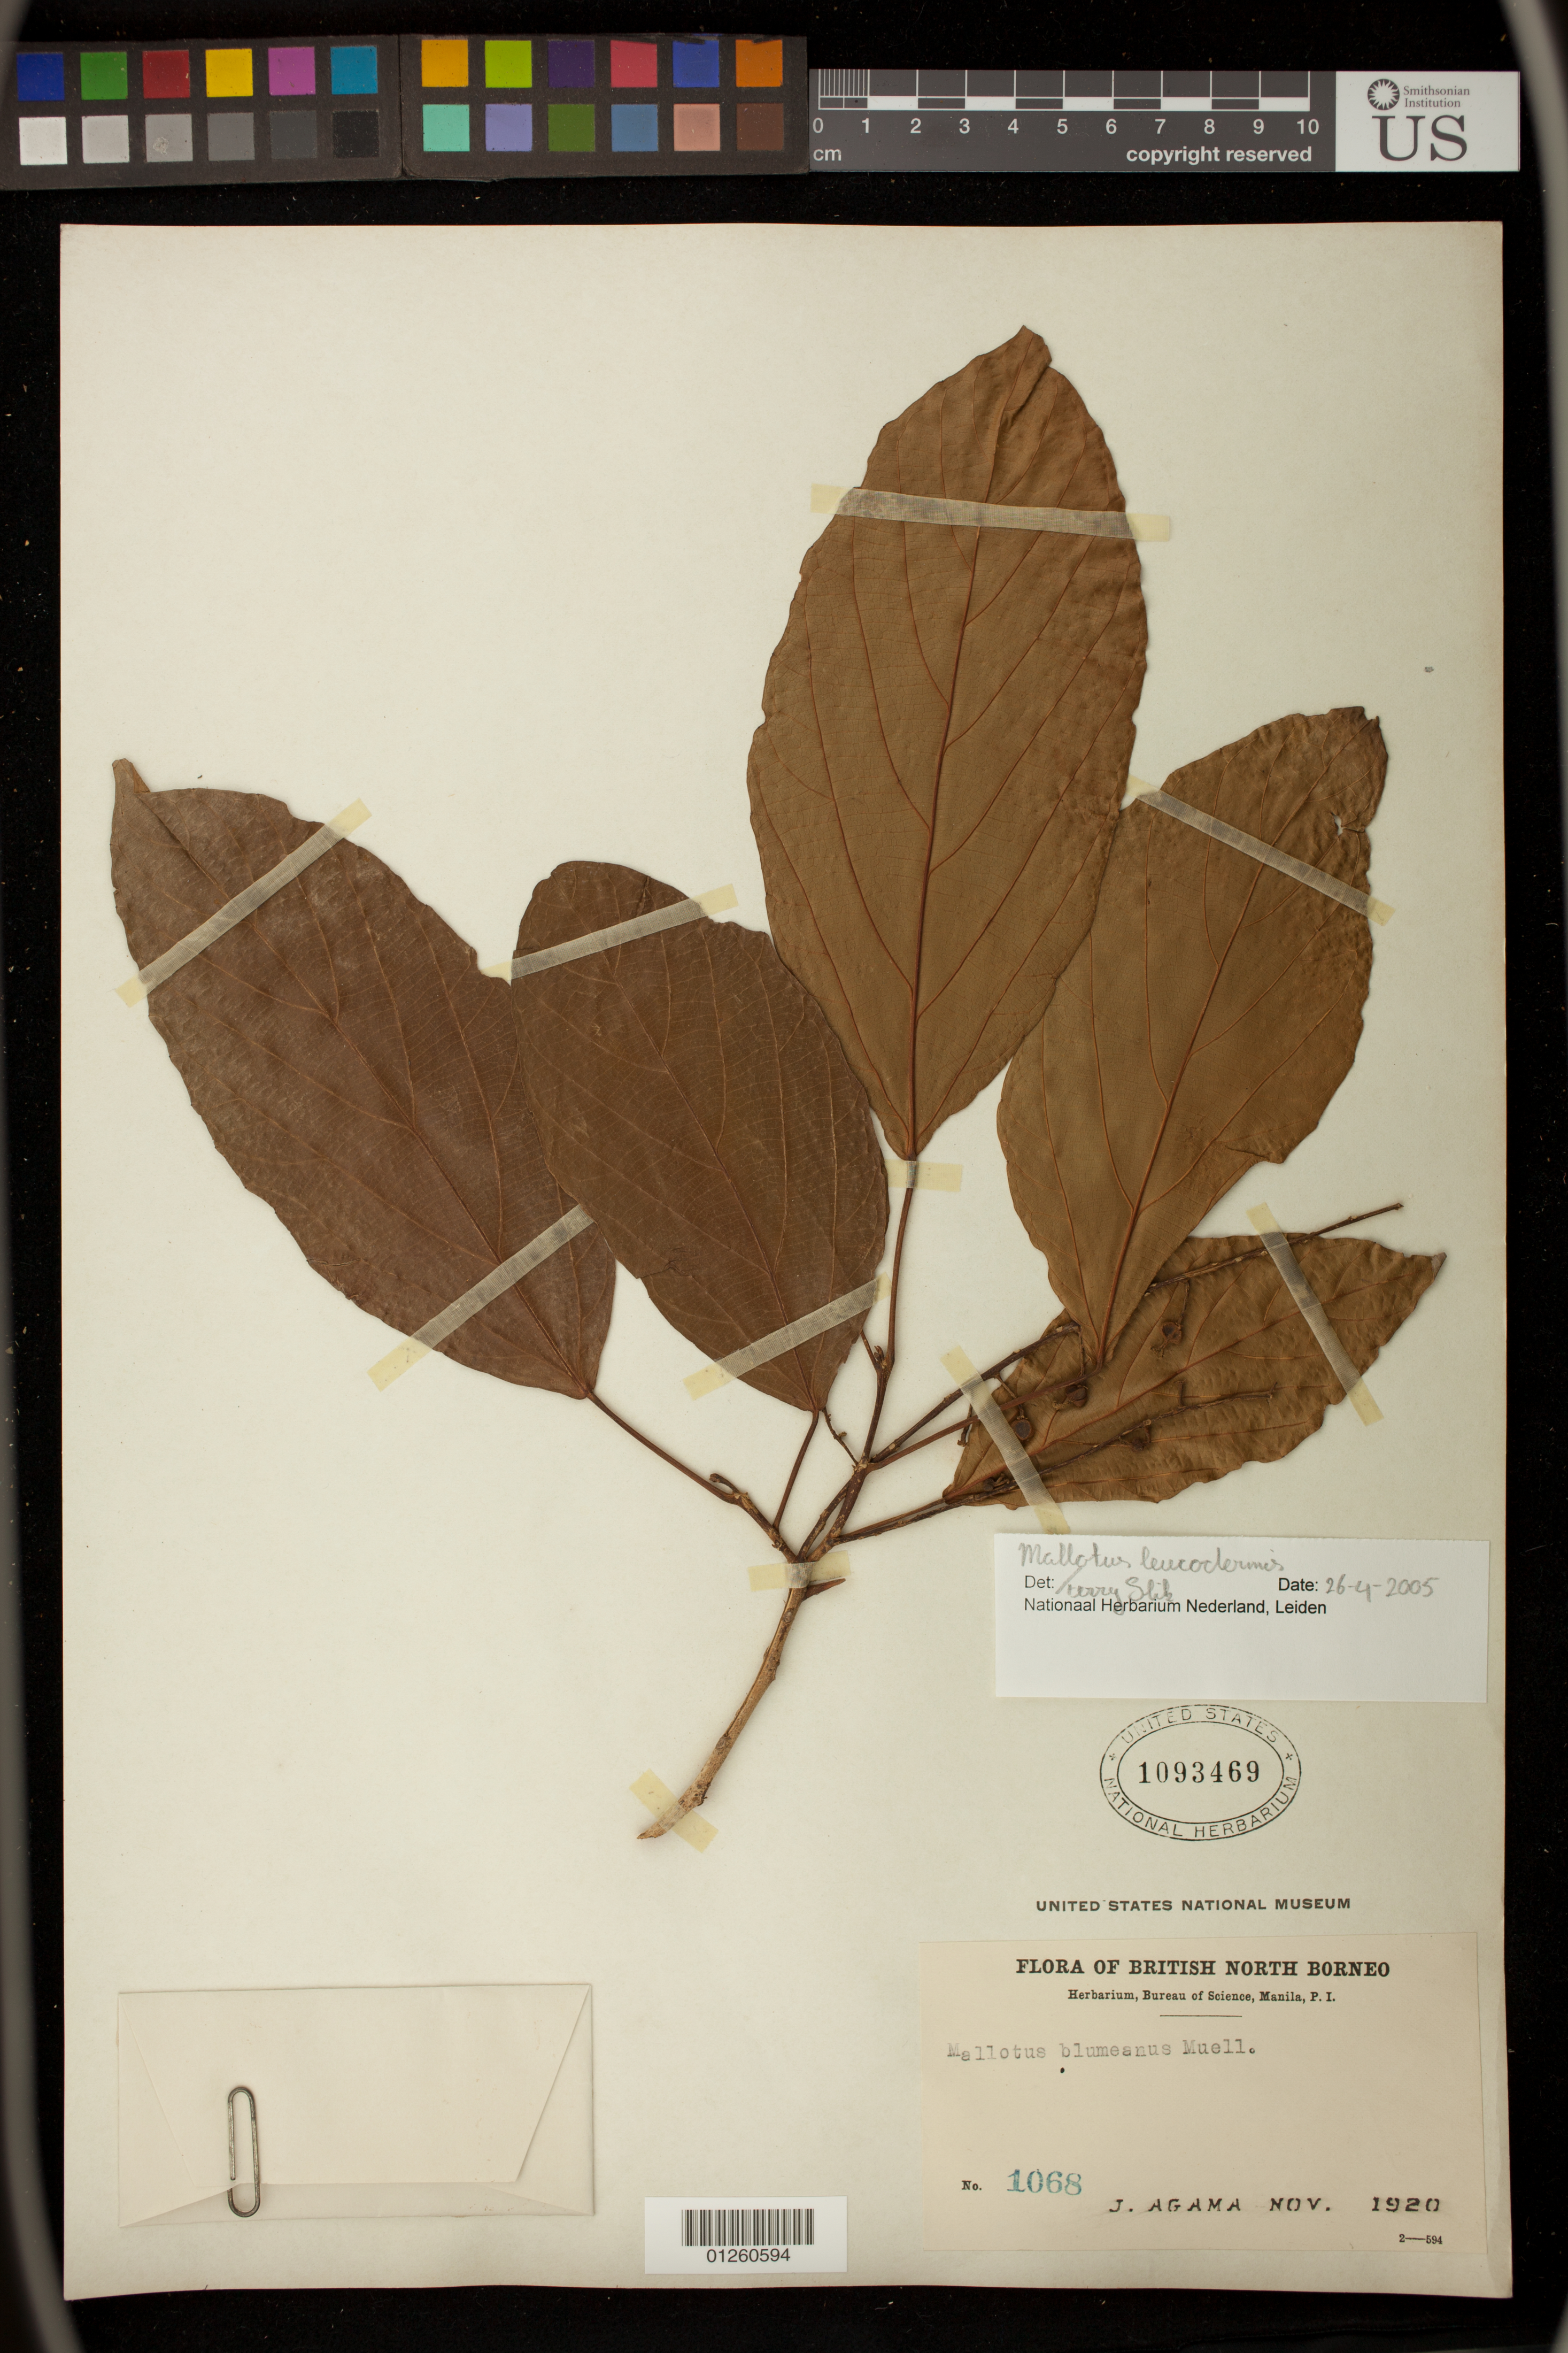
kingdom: Plantae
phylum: Tracheophyta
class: Magnoliopsida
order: Malpighiales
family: Euphorbiaceae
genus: Mallotus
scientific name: Mallotus leucodermis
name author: Hook. f.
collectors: J. Agama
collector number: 1068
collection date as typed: Nov 1920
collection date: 1920-11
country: Malaysia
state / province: Sabah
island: Borneo Island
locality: British North Borneo.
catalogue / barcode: US 1093469